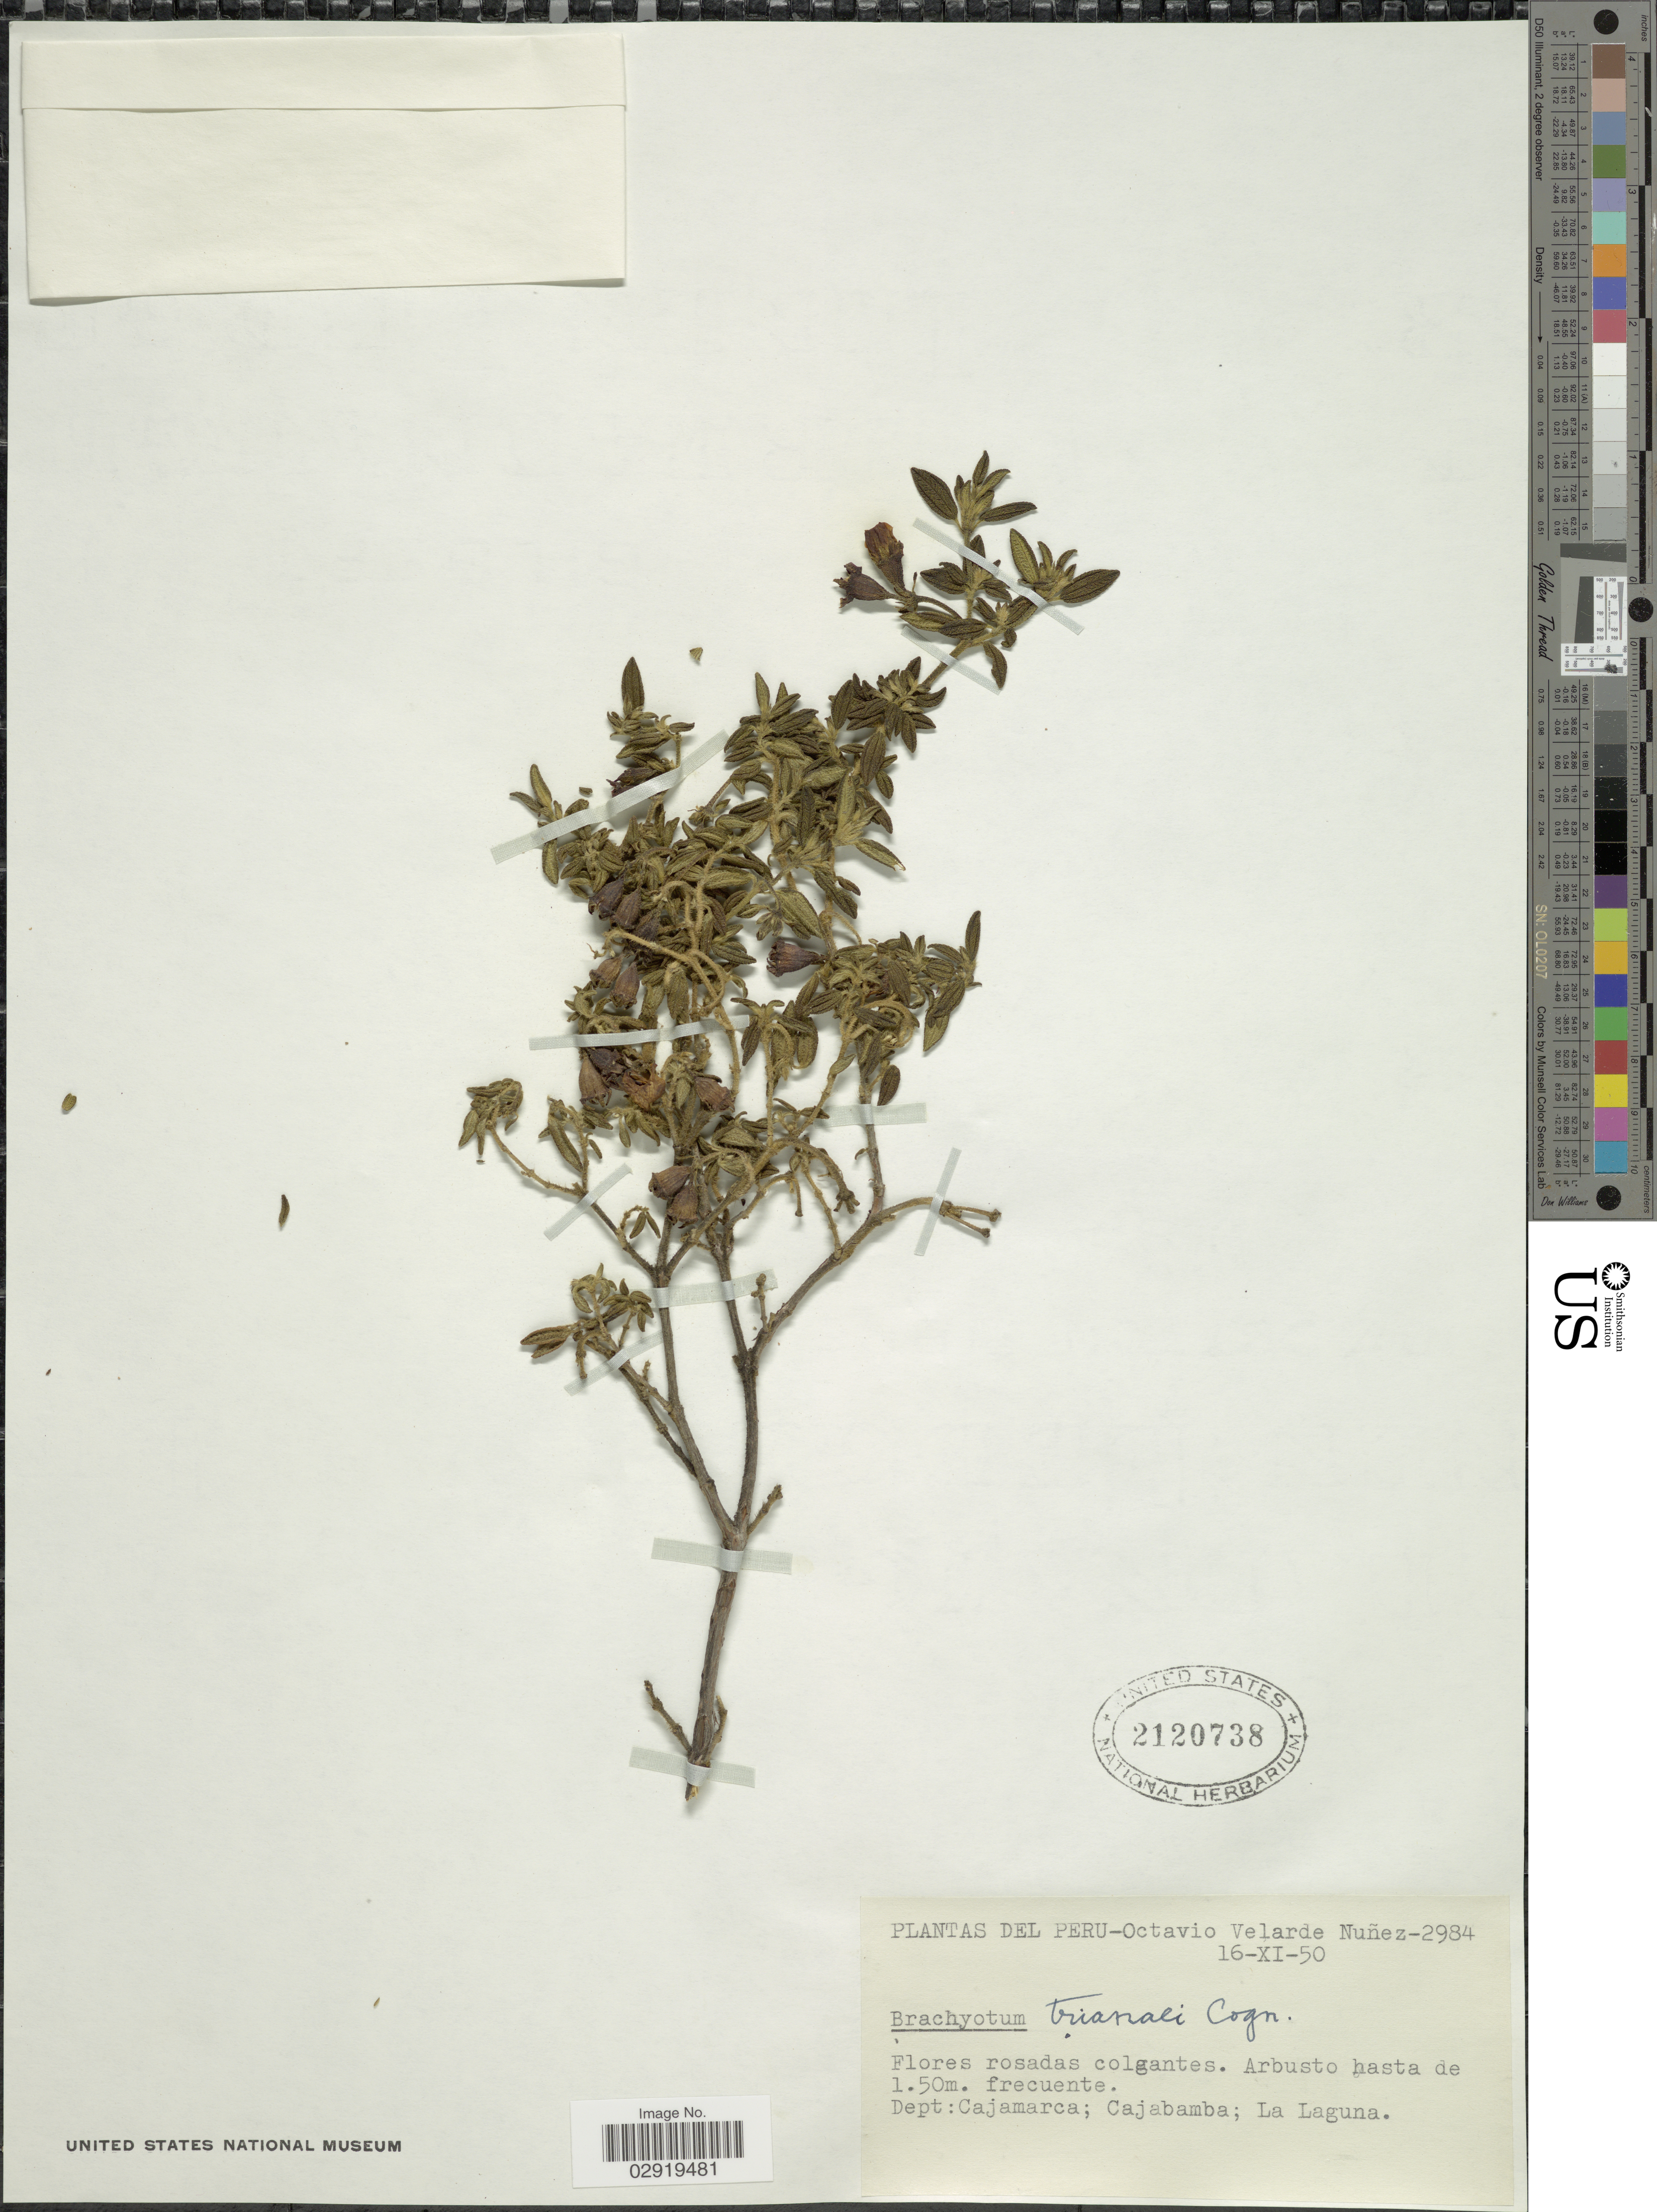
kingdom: Plantae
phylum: Tracheophyta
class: Magnoliopsida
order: Myrtales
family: Melastomataceae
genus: Brachyotum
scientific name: Brachyotum trianaei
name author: Cogn.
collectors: O. Velarde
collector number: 2984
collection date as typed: Transcribed d/m/y: 16/11/50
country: Peru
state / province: Cajamarca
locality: Dept: Cajamarca; Cajabamba; La Laguna.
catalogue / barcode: US 2120738